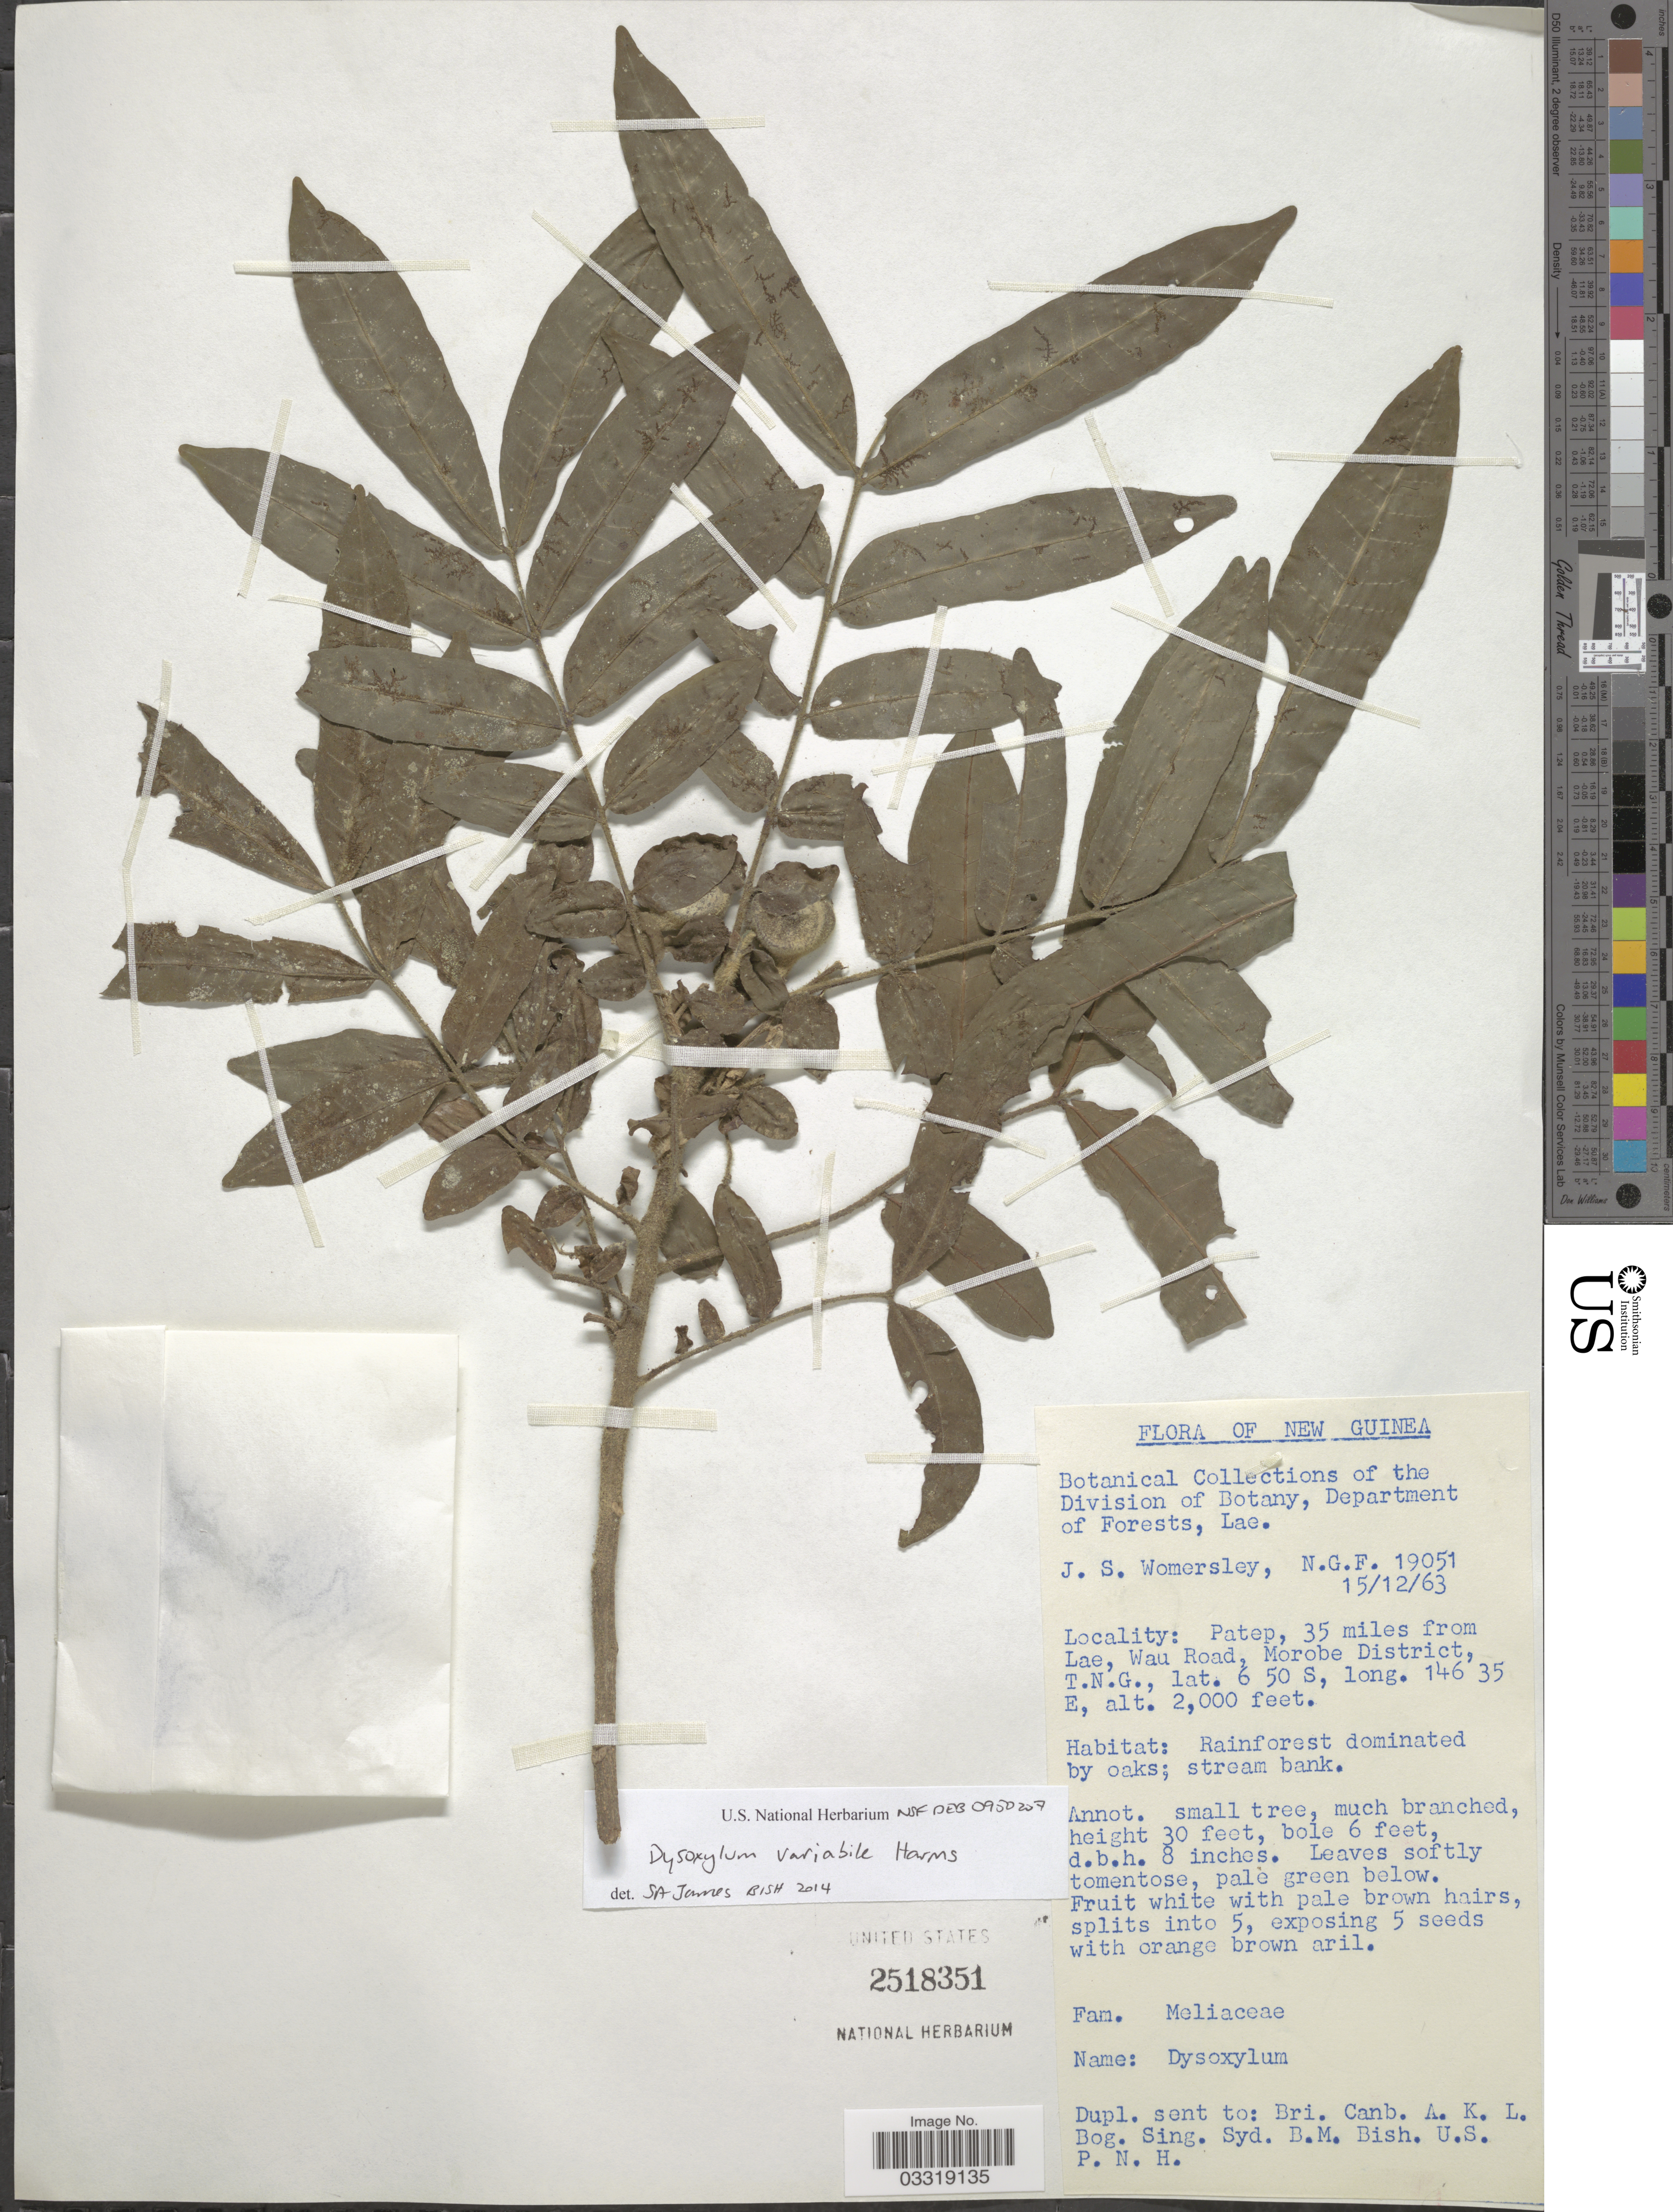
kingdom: Plantae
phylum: Tracheophyta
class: Magnoliopsida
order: Sapindales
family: Meliaceae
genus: Didymocheton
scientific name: Didymocheton variabilis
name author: (Harms) Holzmeyer & Mabb.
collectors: J. S. Womersley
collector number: NGF 19051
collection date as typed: Transcribed d/m/y: 15/12/63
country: Papua New Guinea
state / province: Morobe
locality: New Guinea. Patep, 35 miles from Lae, Wau Road, Morobe District, T.N.G.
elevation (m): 610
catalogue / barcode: US 2518351